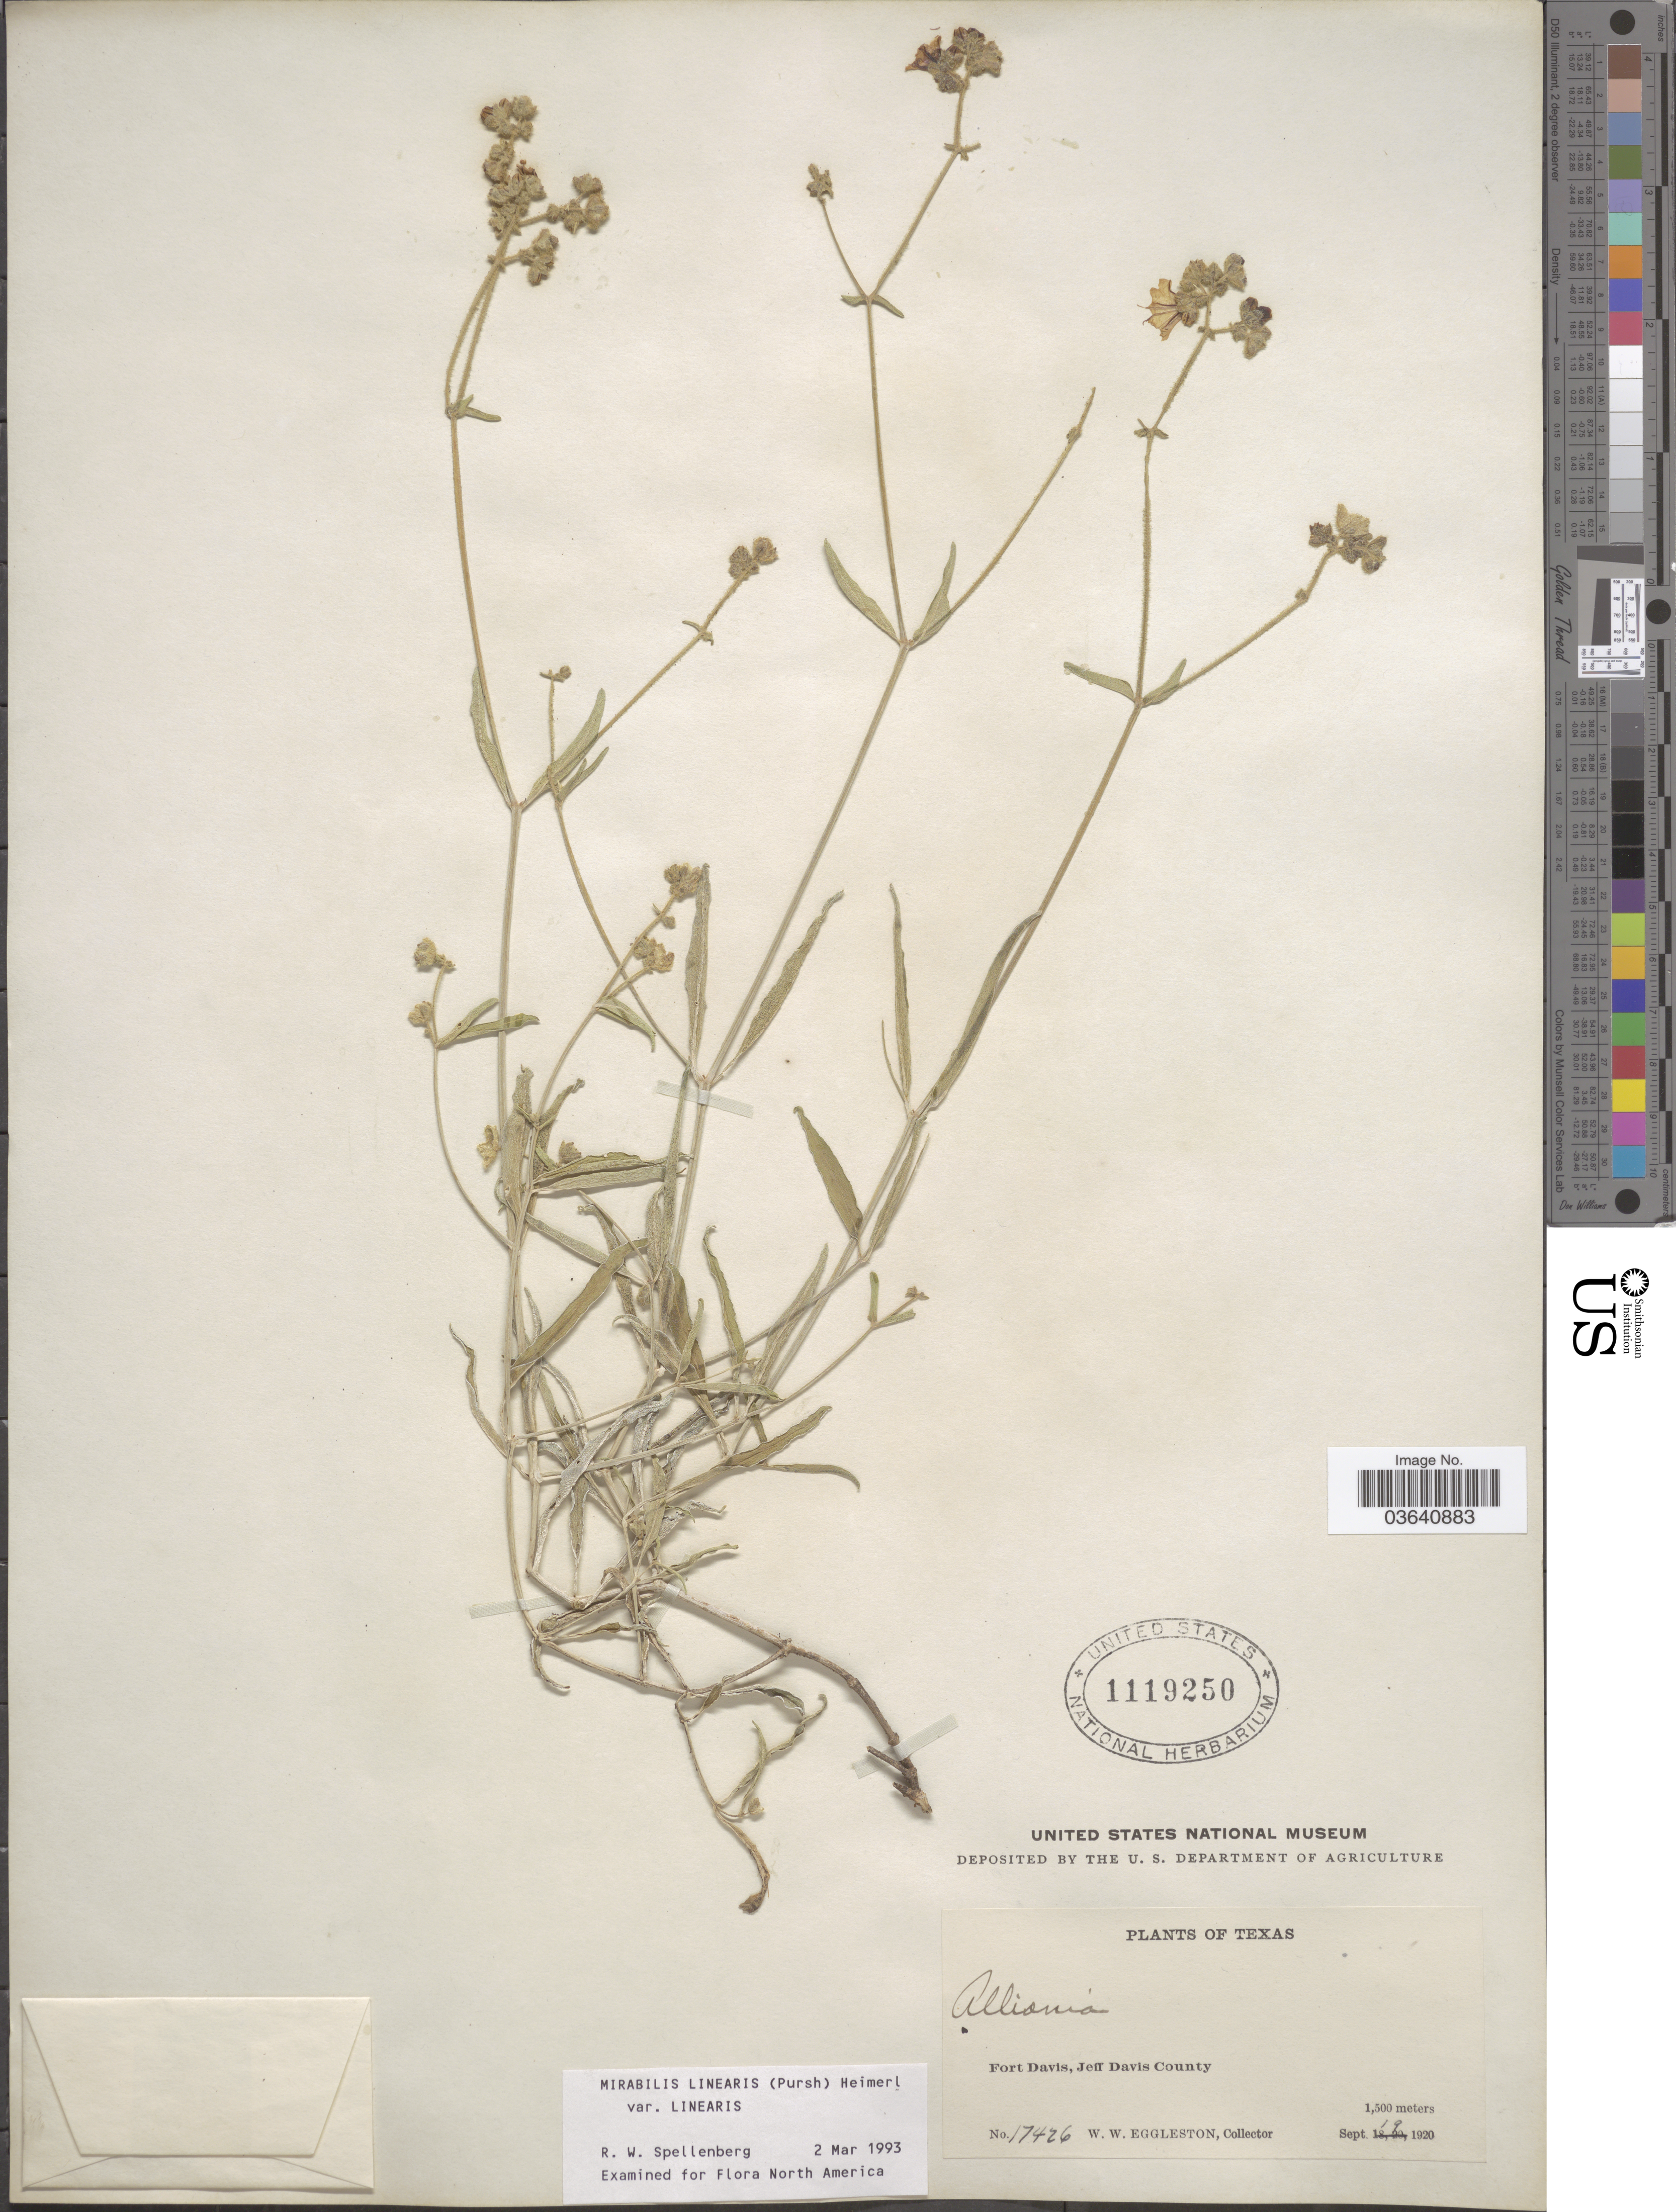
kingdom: Plantae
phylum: Tracheophyta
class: Magnoliopsida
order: Caryophyllales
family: Nyctaginaceae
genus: Mirabilis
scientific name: Mirabilis linearis var. linearis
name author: (Pursh) Heimerl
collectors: W. W. Eggleston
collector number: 17426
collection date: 1920-09-19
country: United States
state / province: Texas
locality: Fort Davis, Jeff Davis County.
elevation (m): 1500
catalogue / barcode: US 1119250